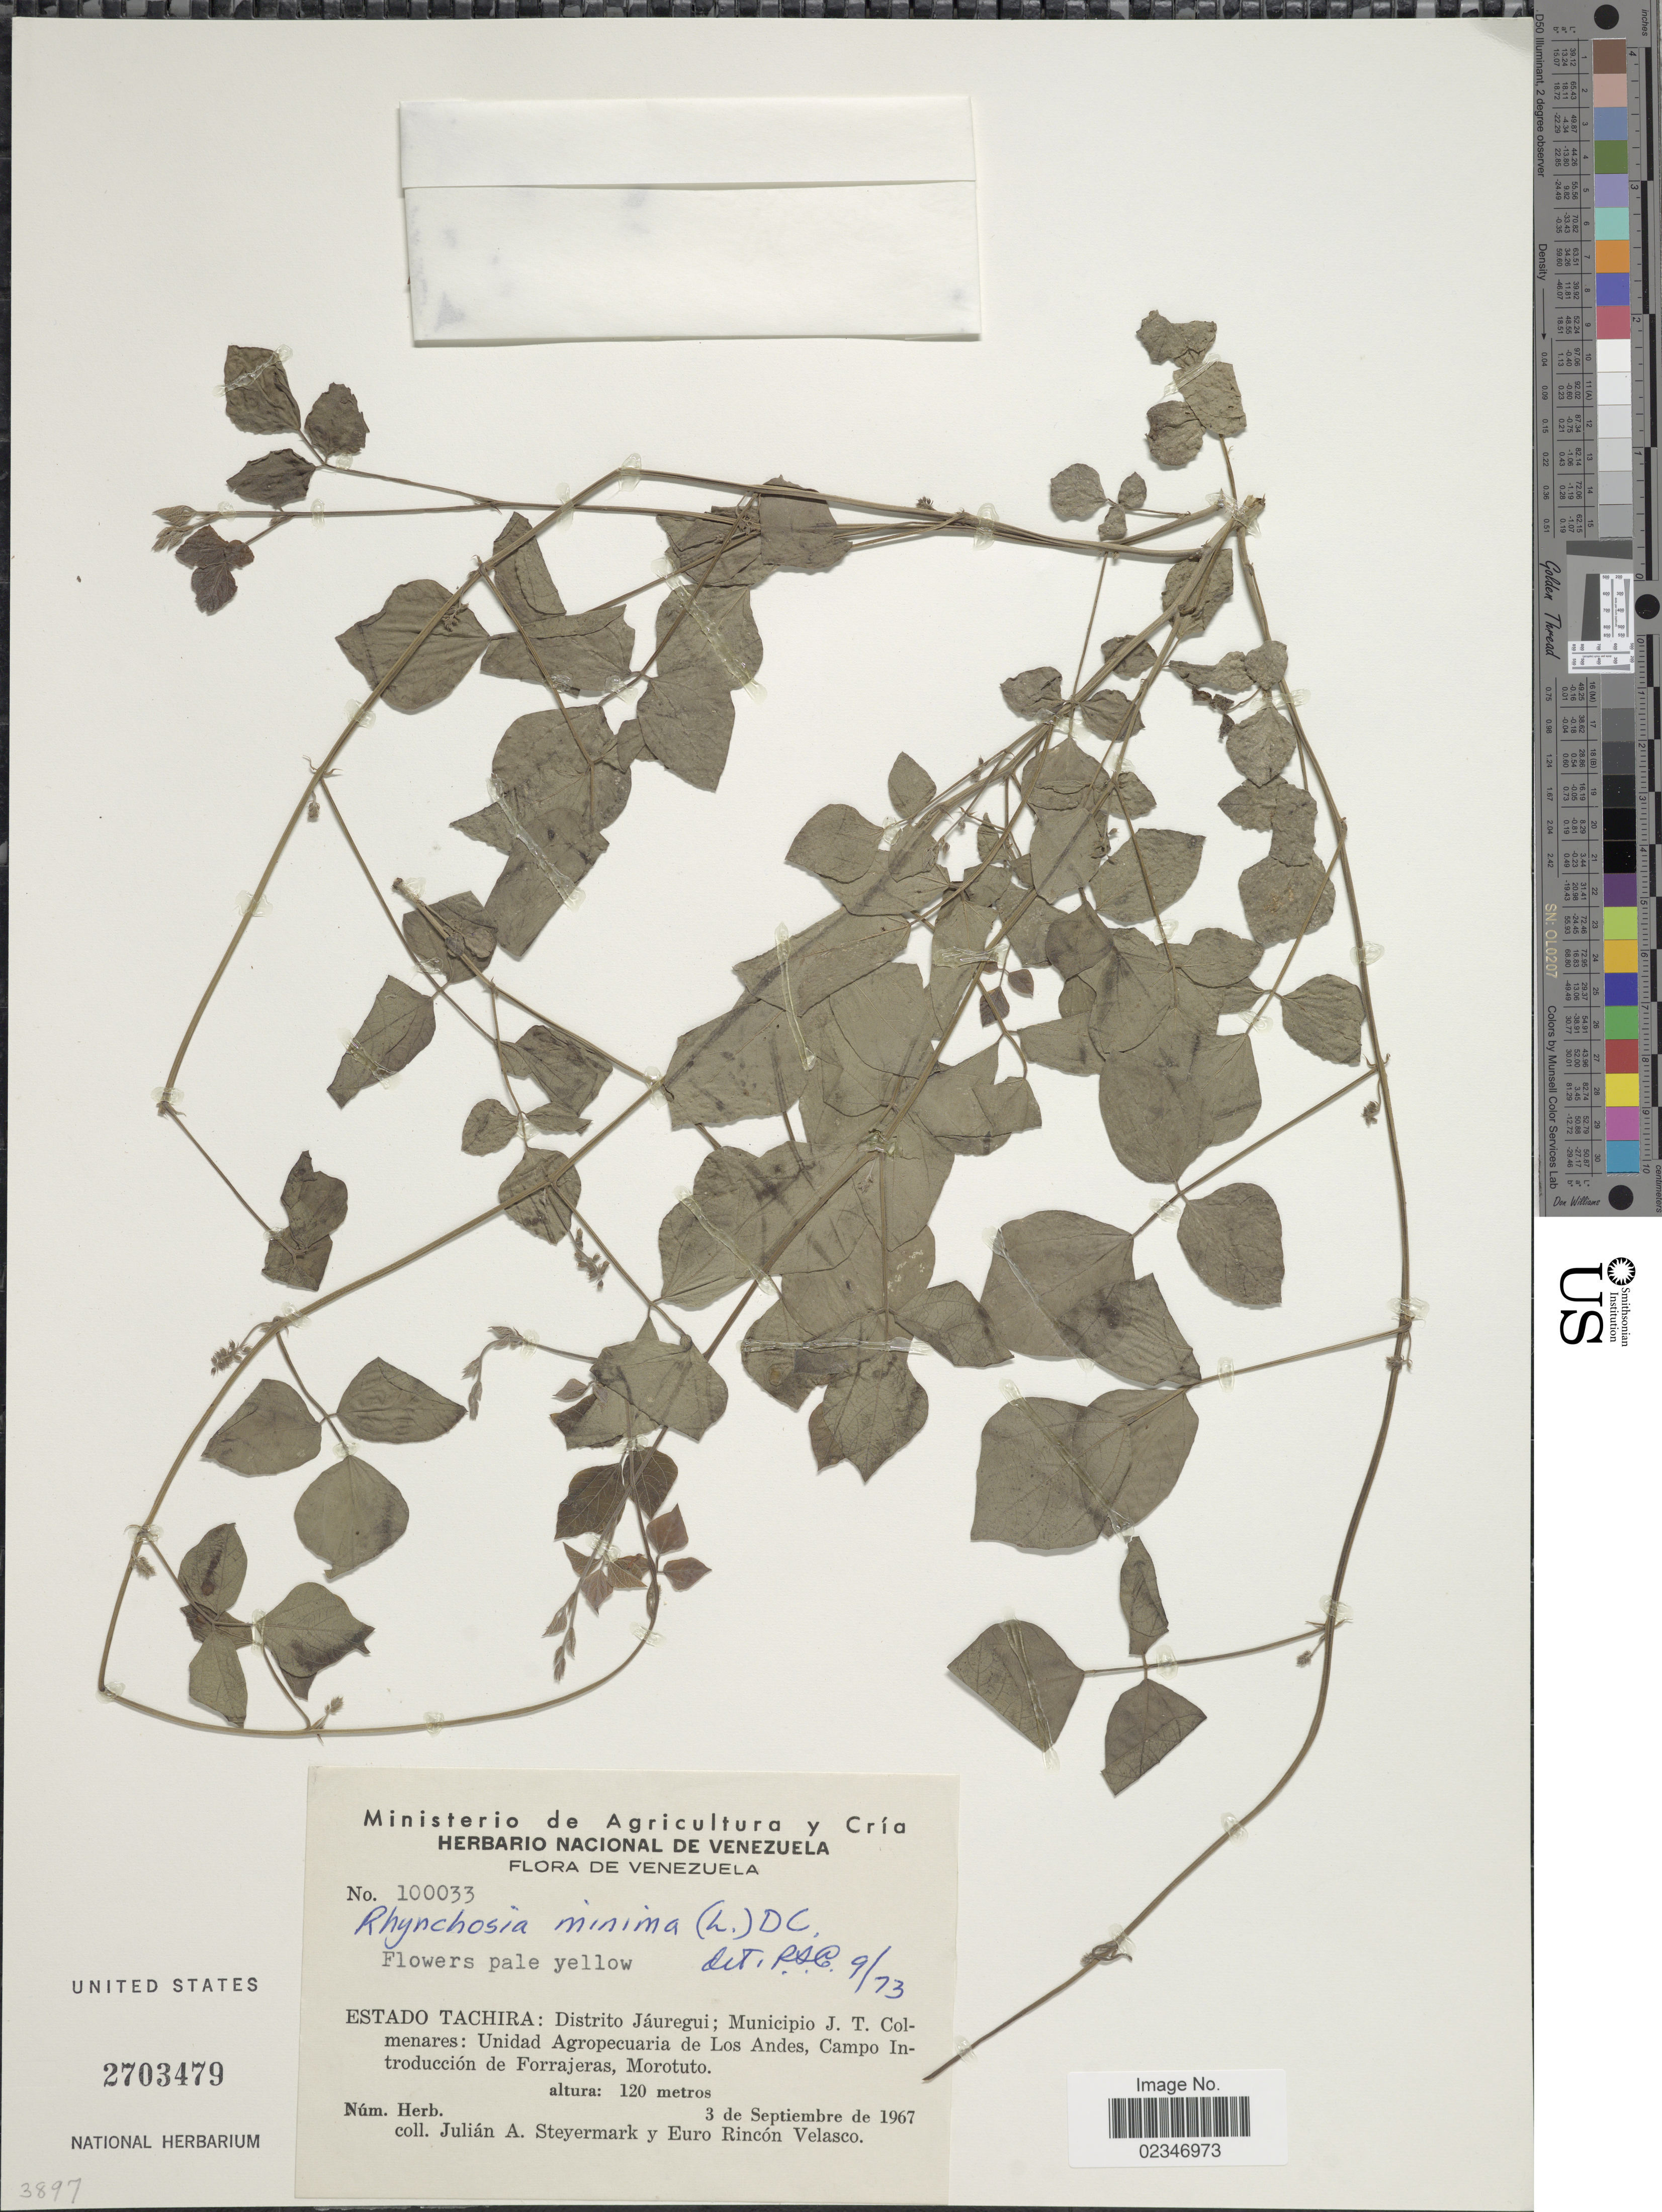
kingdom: Plantae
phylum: Tracheophyta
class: Magnoliopsida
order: Fabales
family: Fabaceae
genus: Rhynchosia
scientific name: Rhynchosia minima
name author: (L.) DC.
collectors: J. Steyermark & E. Velasco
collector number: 100033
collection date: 1967-09-03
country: Venezuela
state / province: Tachira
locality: Distrito Jauregui, Municipio J.T. Colmenares, Unidad Agropecuaria de Los Andes, Campo Introduccion de Forrajeras, Morotuto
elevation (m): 120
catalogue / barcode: US 2703479